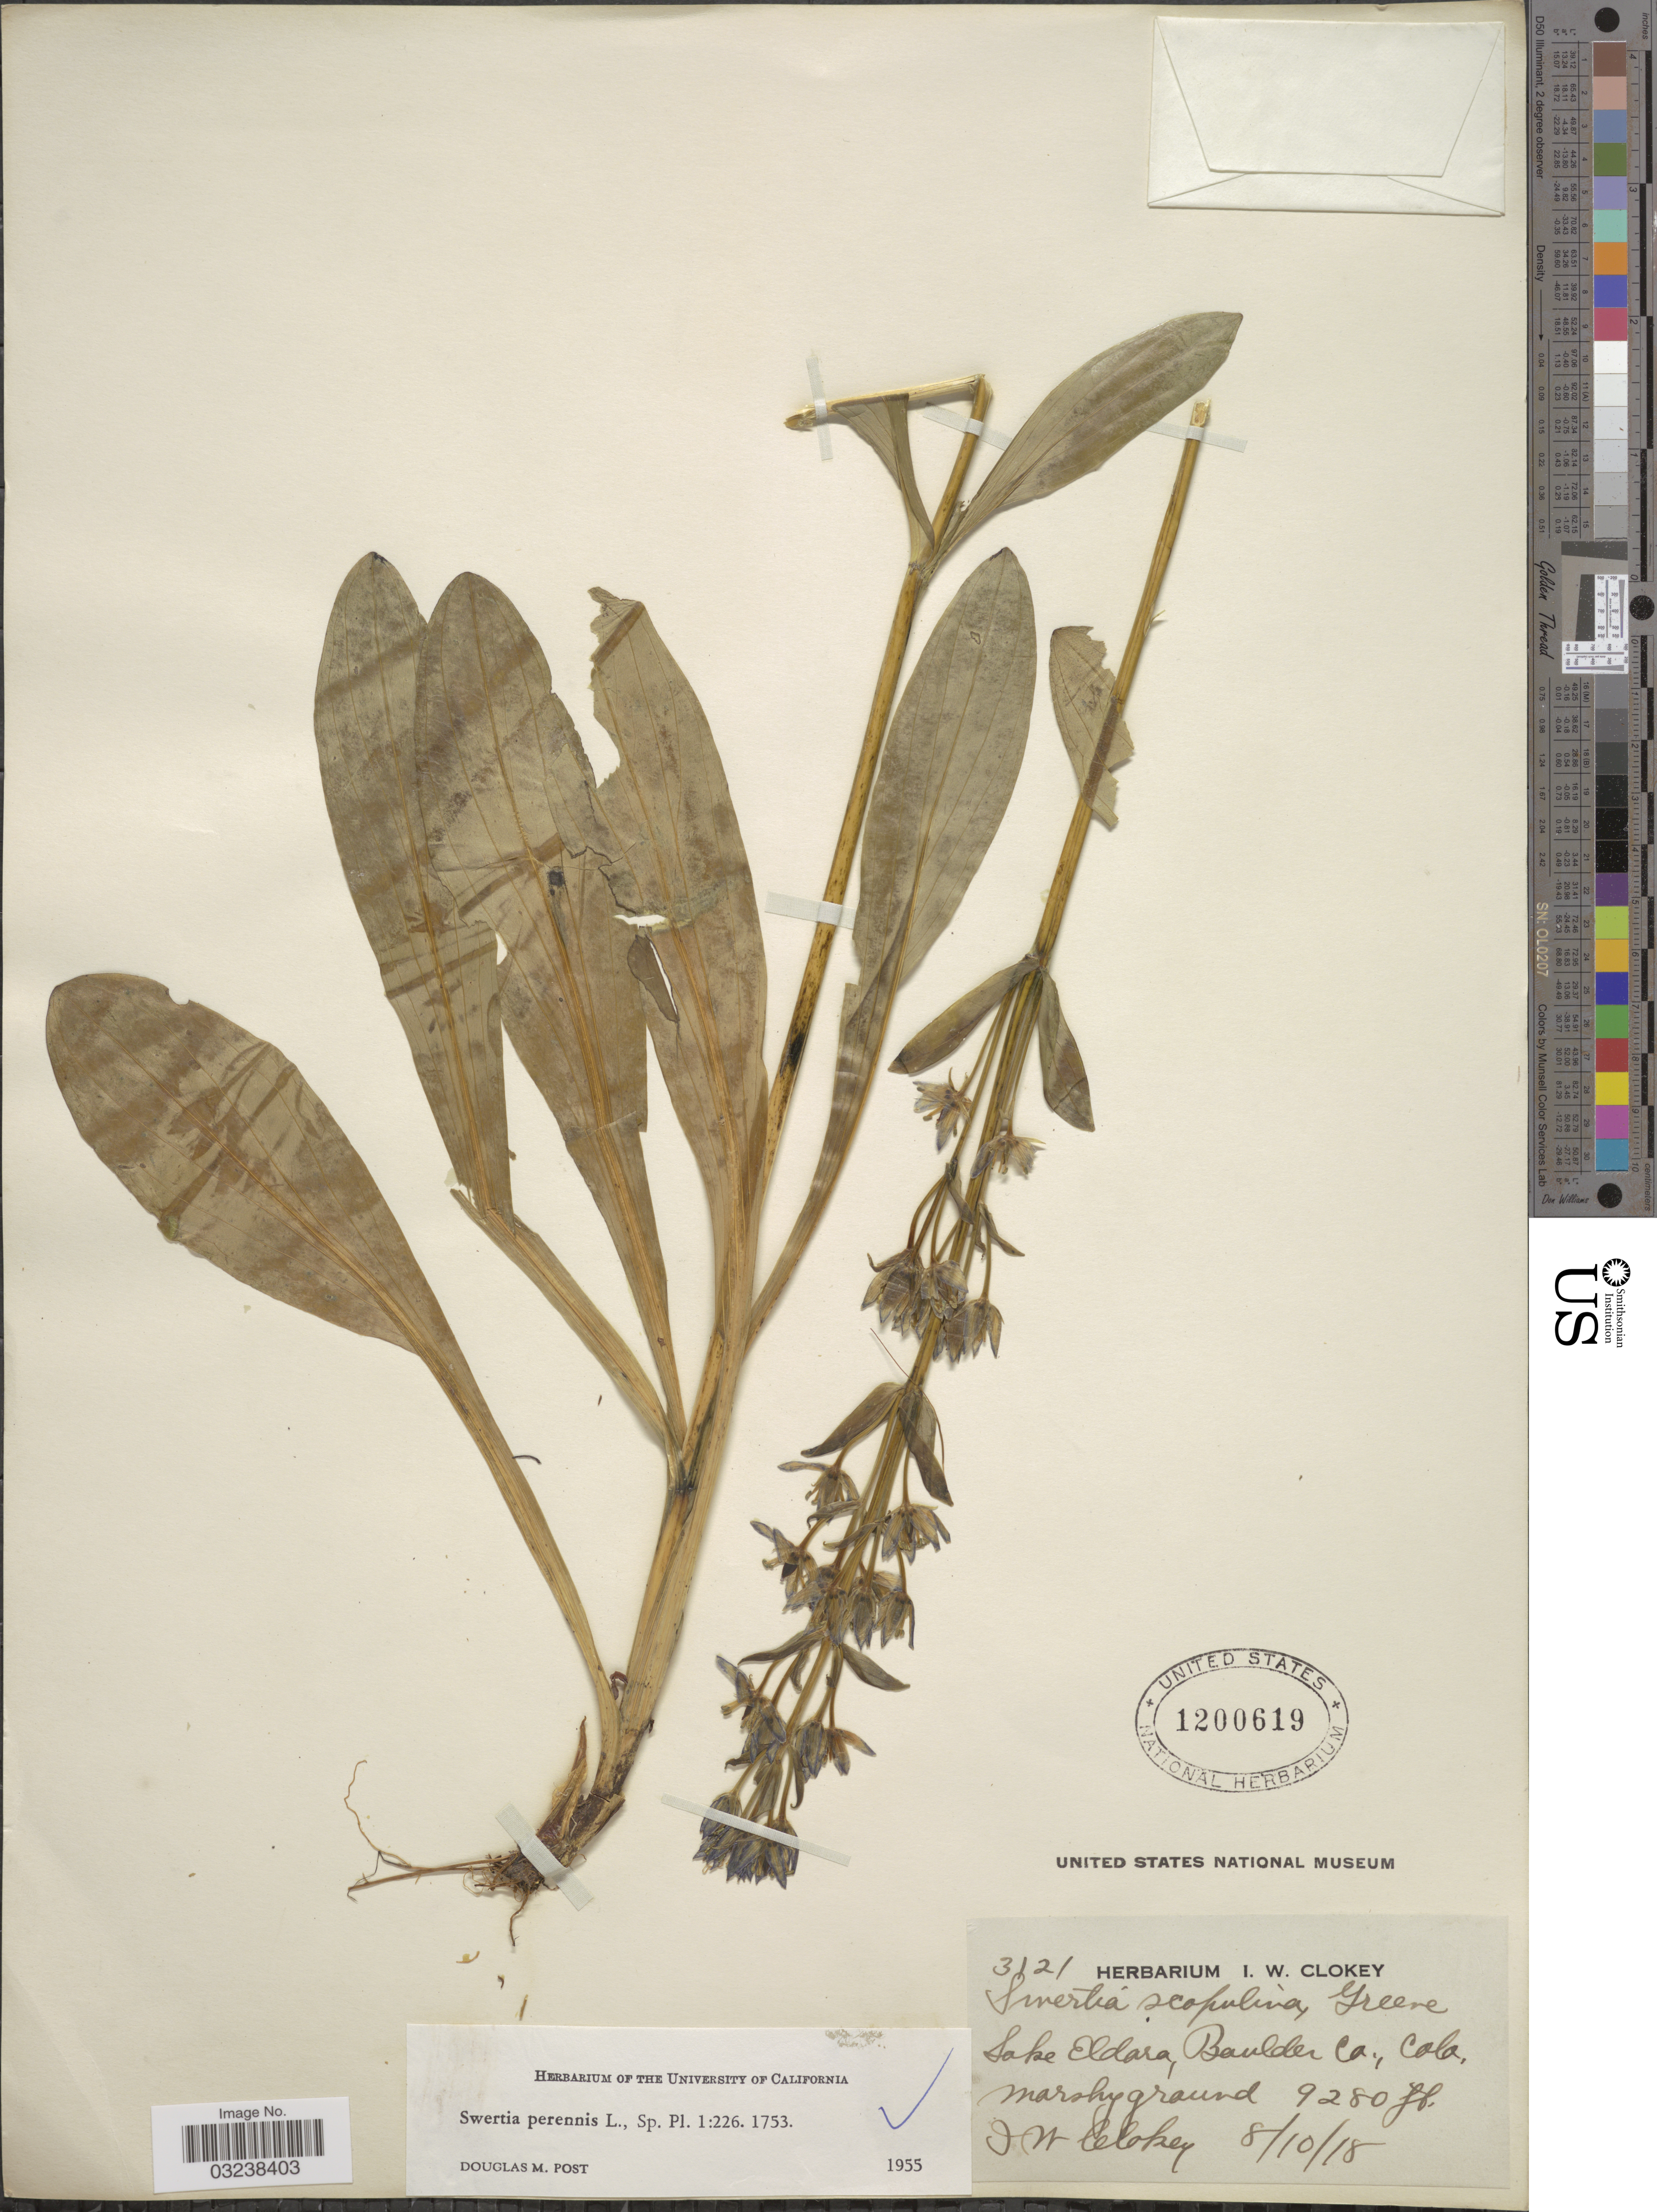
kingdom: Plantae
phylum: Tracheophyta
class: Magnoliopsida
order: Gentianales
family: Gentianaceae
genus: Swertia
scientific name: Swertia perennis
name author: L.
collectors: I. W. Clokey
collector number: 3121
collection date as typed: Transcribed d/m/y: 10/8/18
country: United States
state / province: Colorado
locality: Lake Eldora, Boulder Co., Colo.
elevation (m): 2829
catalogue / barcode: US 1200619